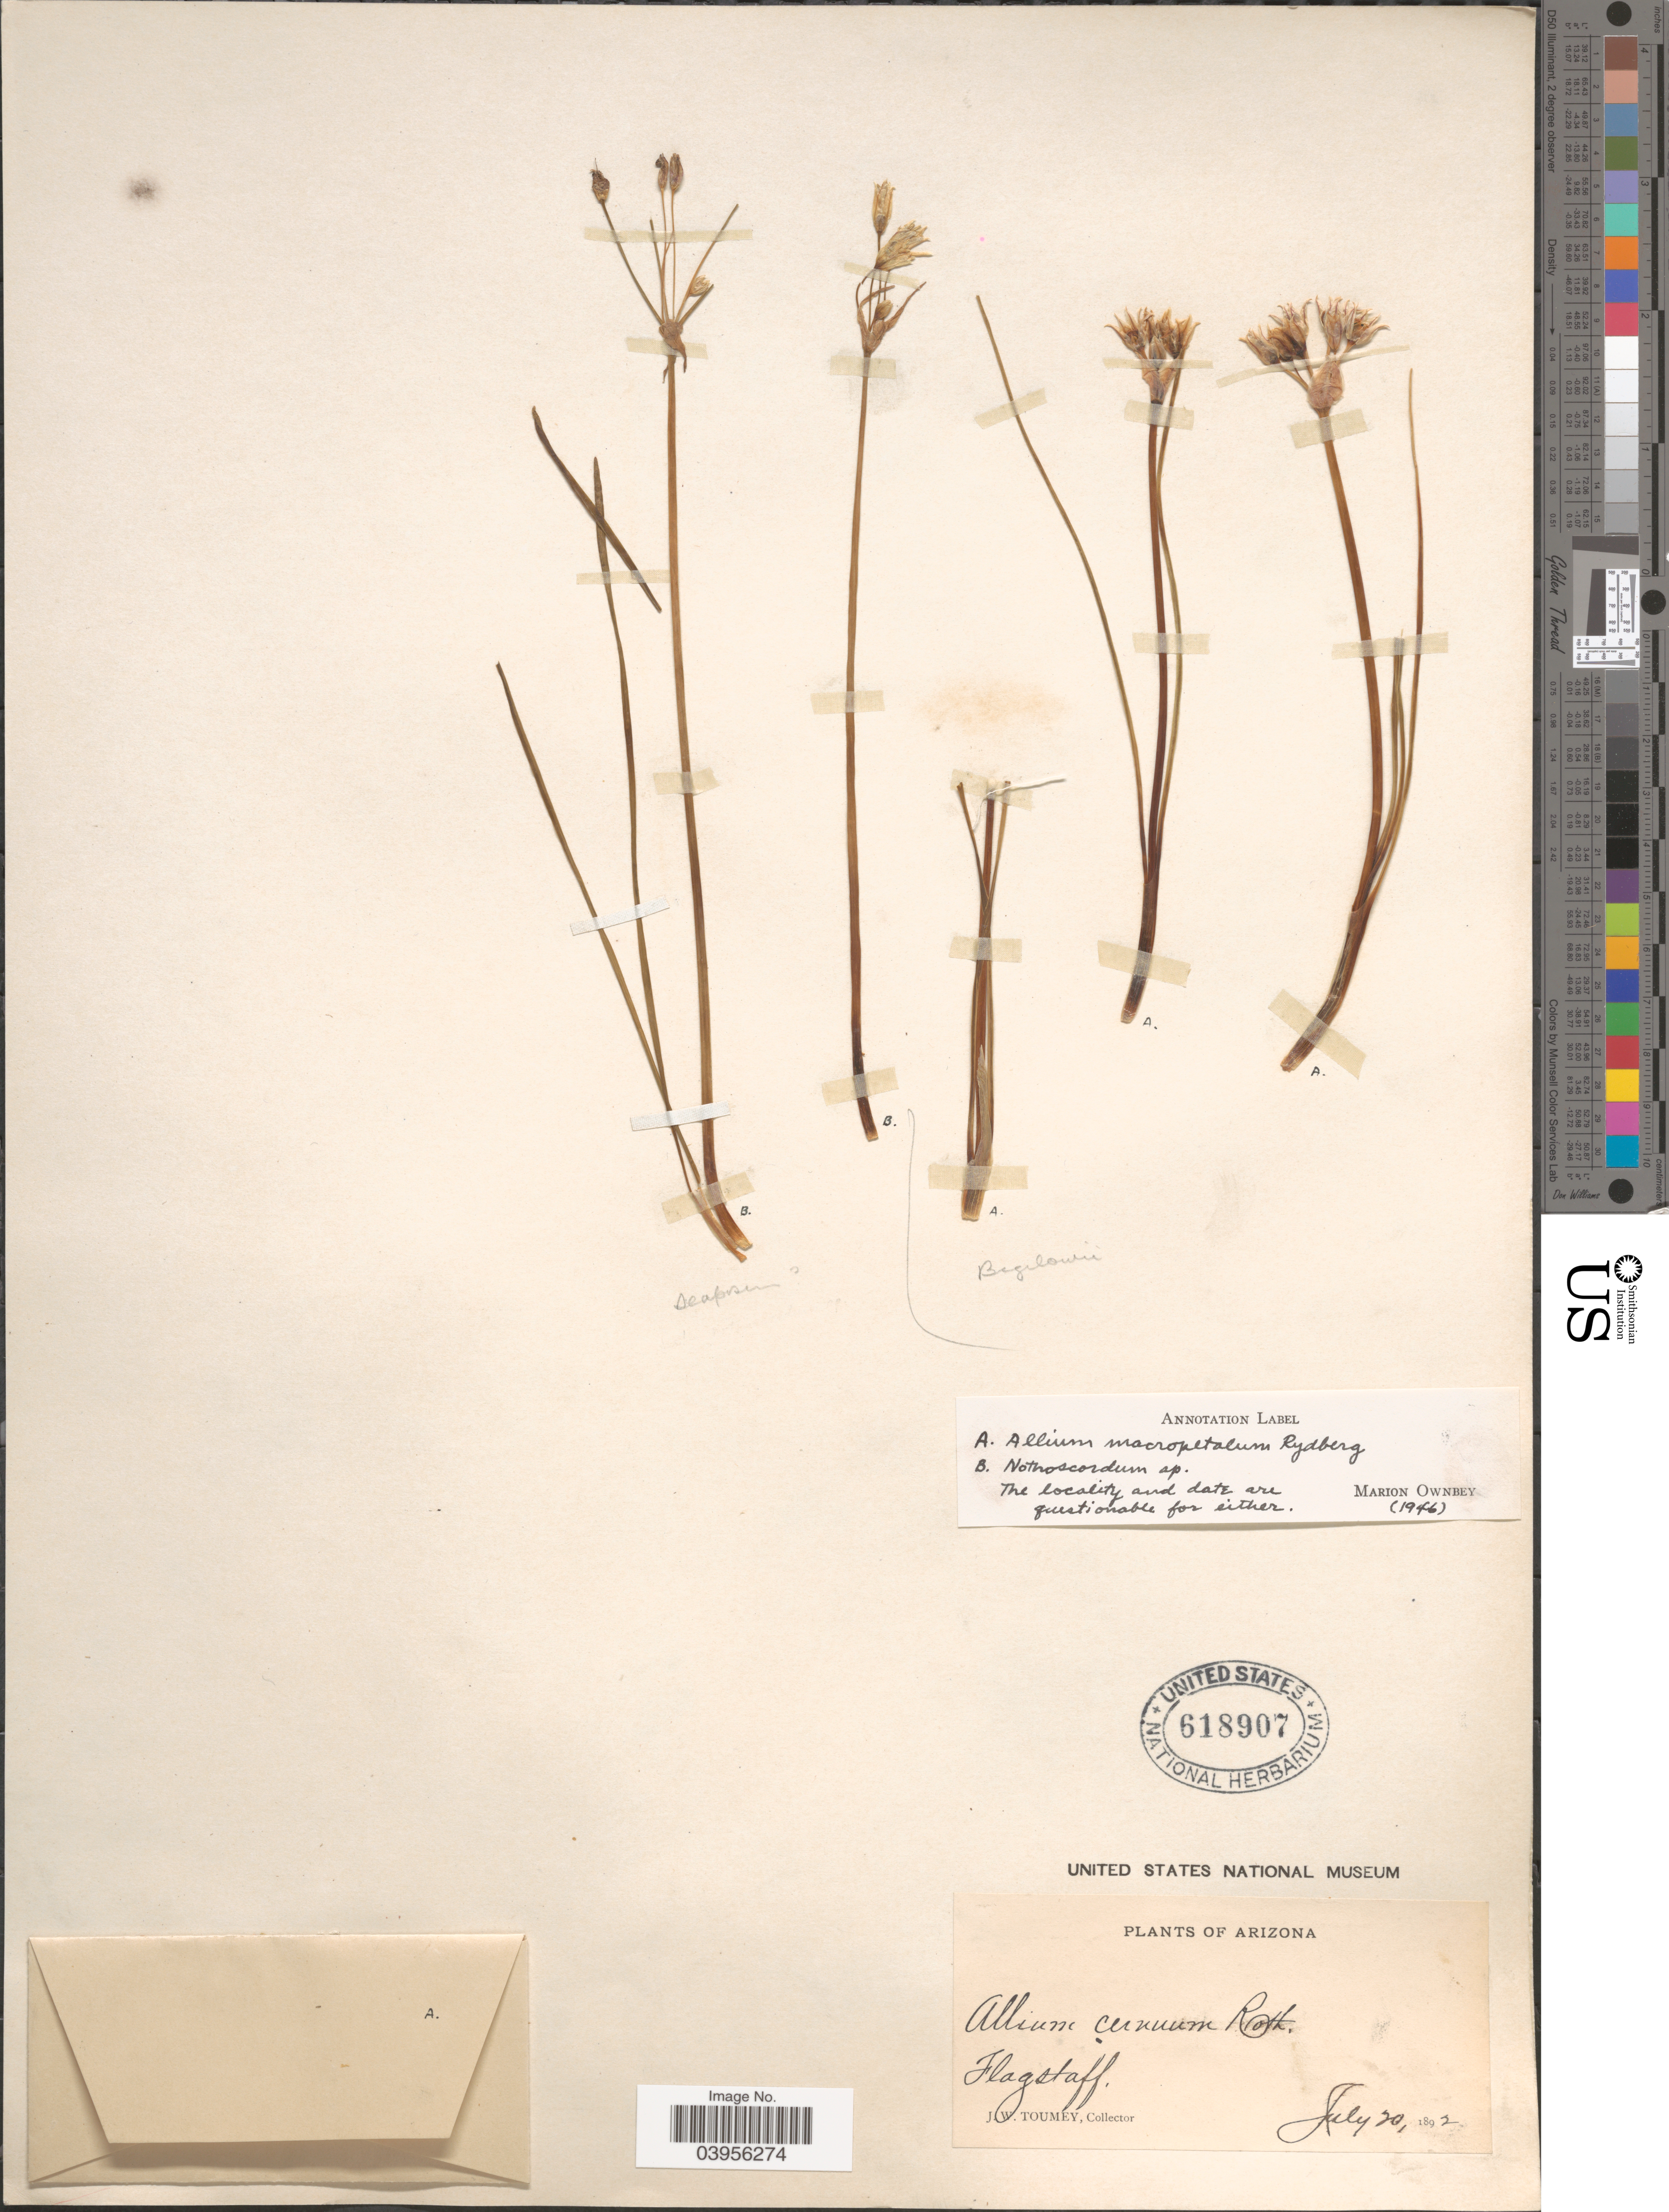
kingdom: Plantae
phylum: Tracheophyta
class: Liliopsida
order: Asparagales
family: Amaryllidaceae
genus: Allium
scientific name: Allium macropetalum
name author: Rydb.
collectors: J. W. Toumey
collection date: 1892-07-20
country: United States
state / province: Arizona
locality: Flagstaff.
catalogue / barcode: US 618907